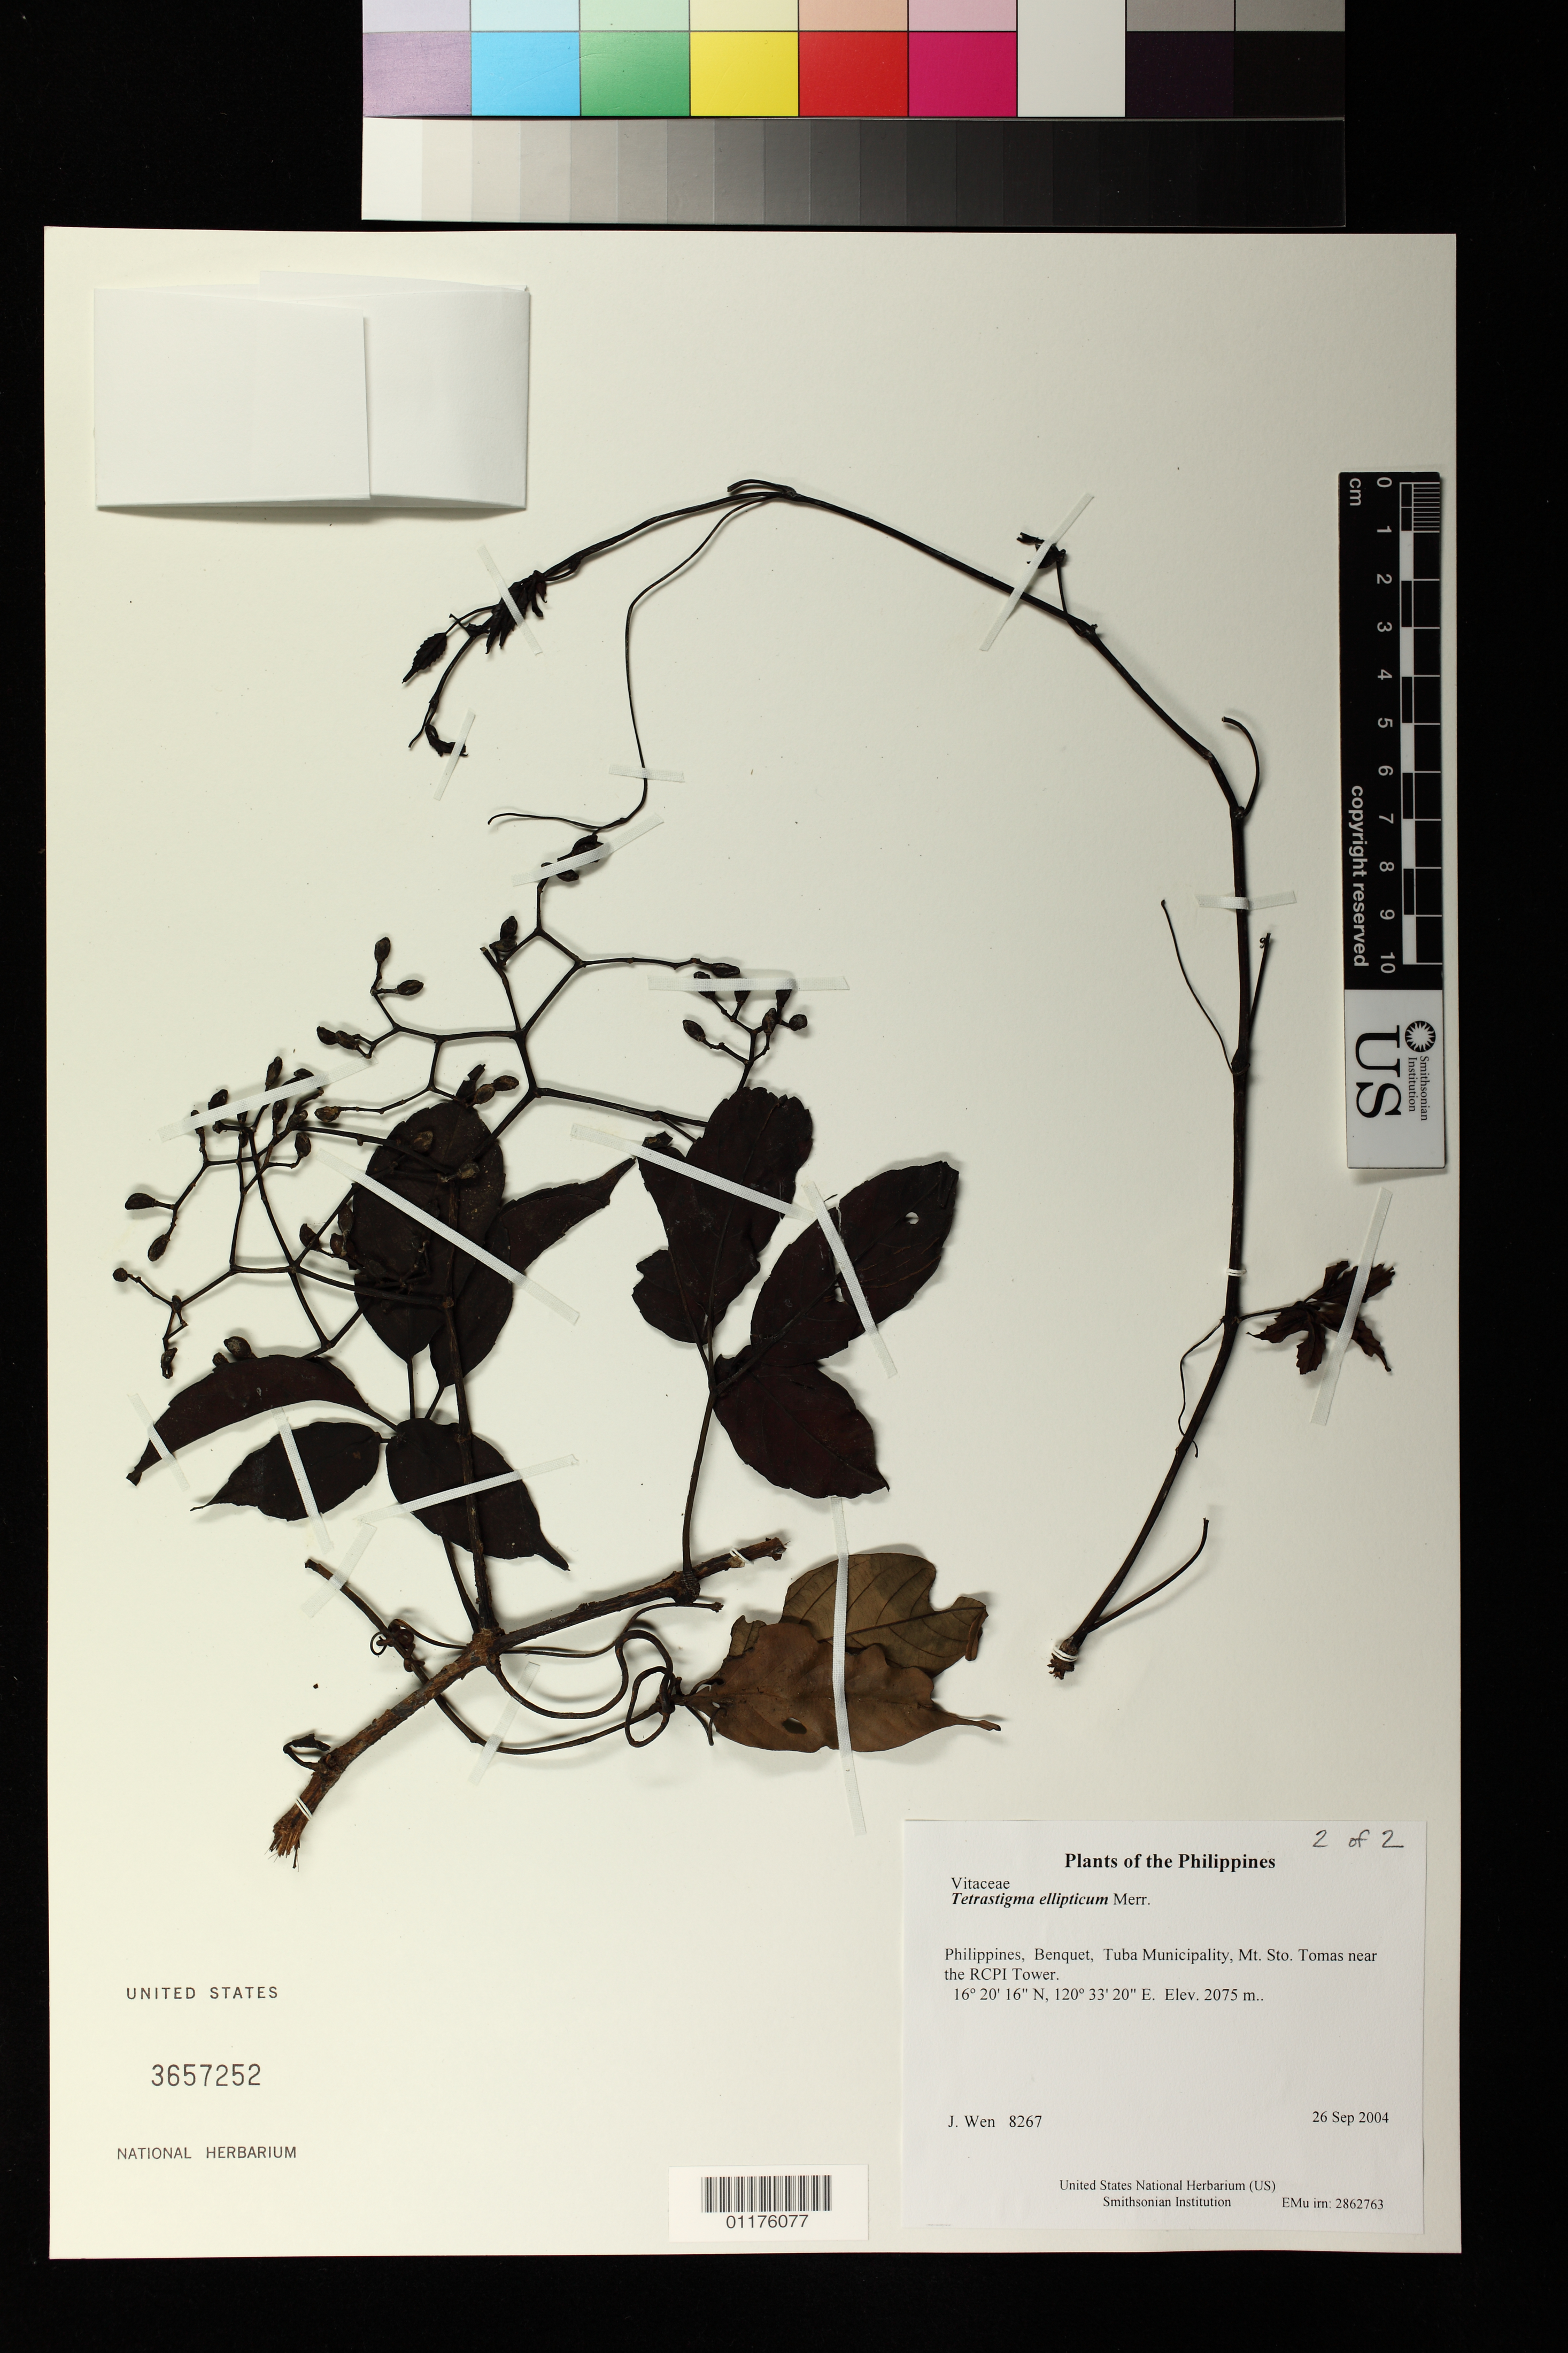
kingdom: Plantae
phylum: Tracheophyta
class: Magnoliopsida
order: Vitales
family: Vitaceae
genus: Tetrastigma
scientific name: Tetrastigma ellipticum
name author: Merr.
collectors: J. Wen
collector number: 8267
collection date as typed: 26 Sep 2004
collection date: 2004-09-26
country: Philippines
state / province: Cordillera (Administrative Region)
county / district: Benguet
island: Luzon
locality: Tuba Municipality, Mt. Sto. Tomas near the RCPI Tower.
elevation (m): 2075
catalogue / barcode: US 3657252